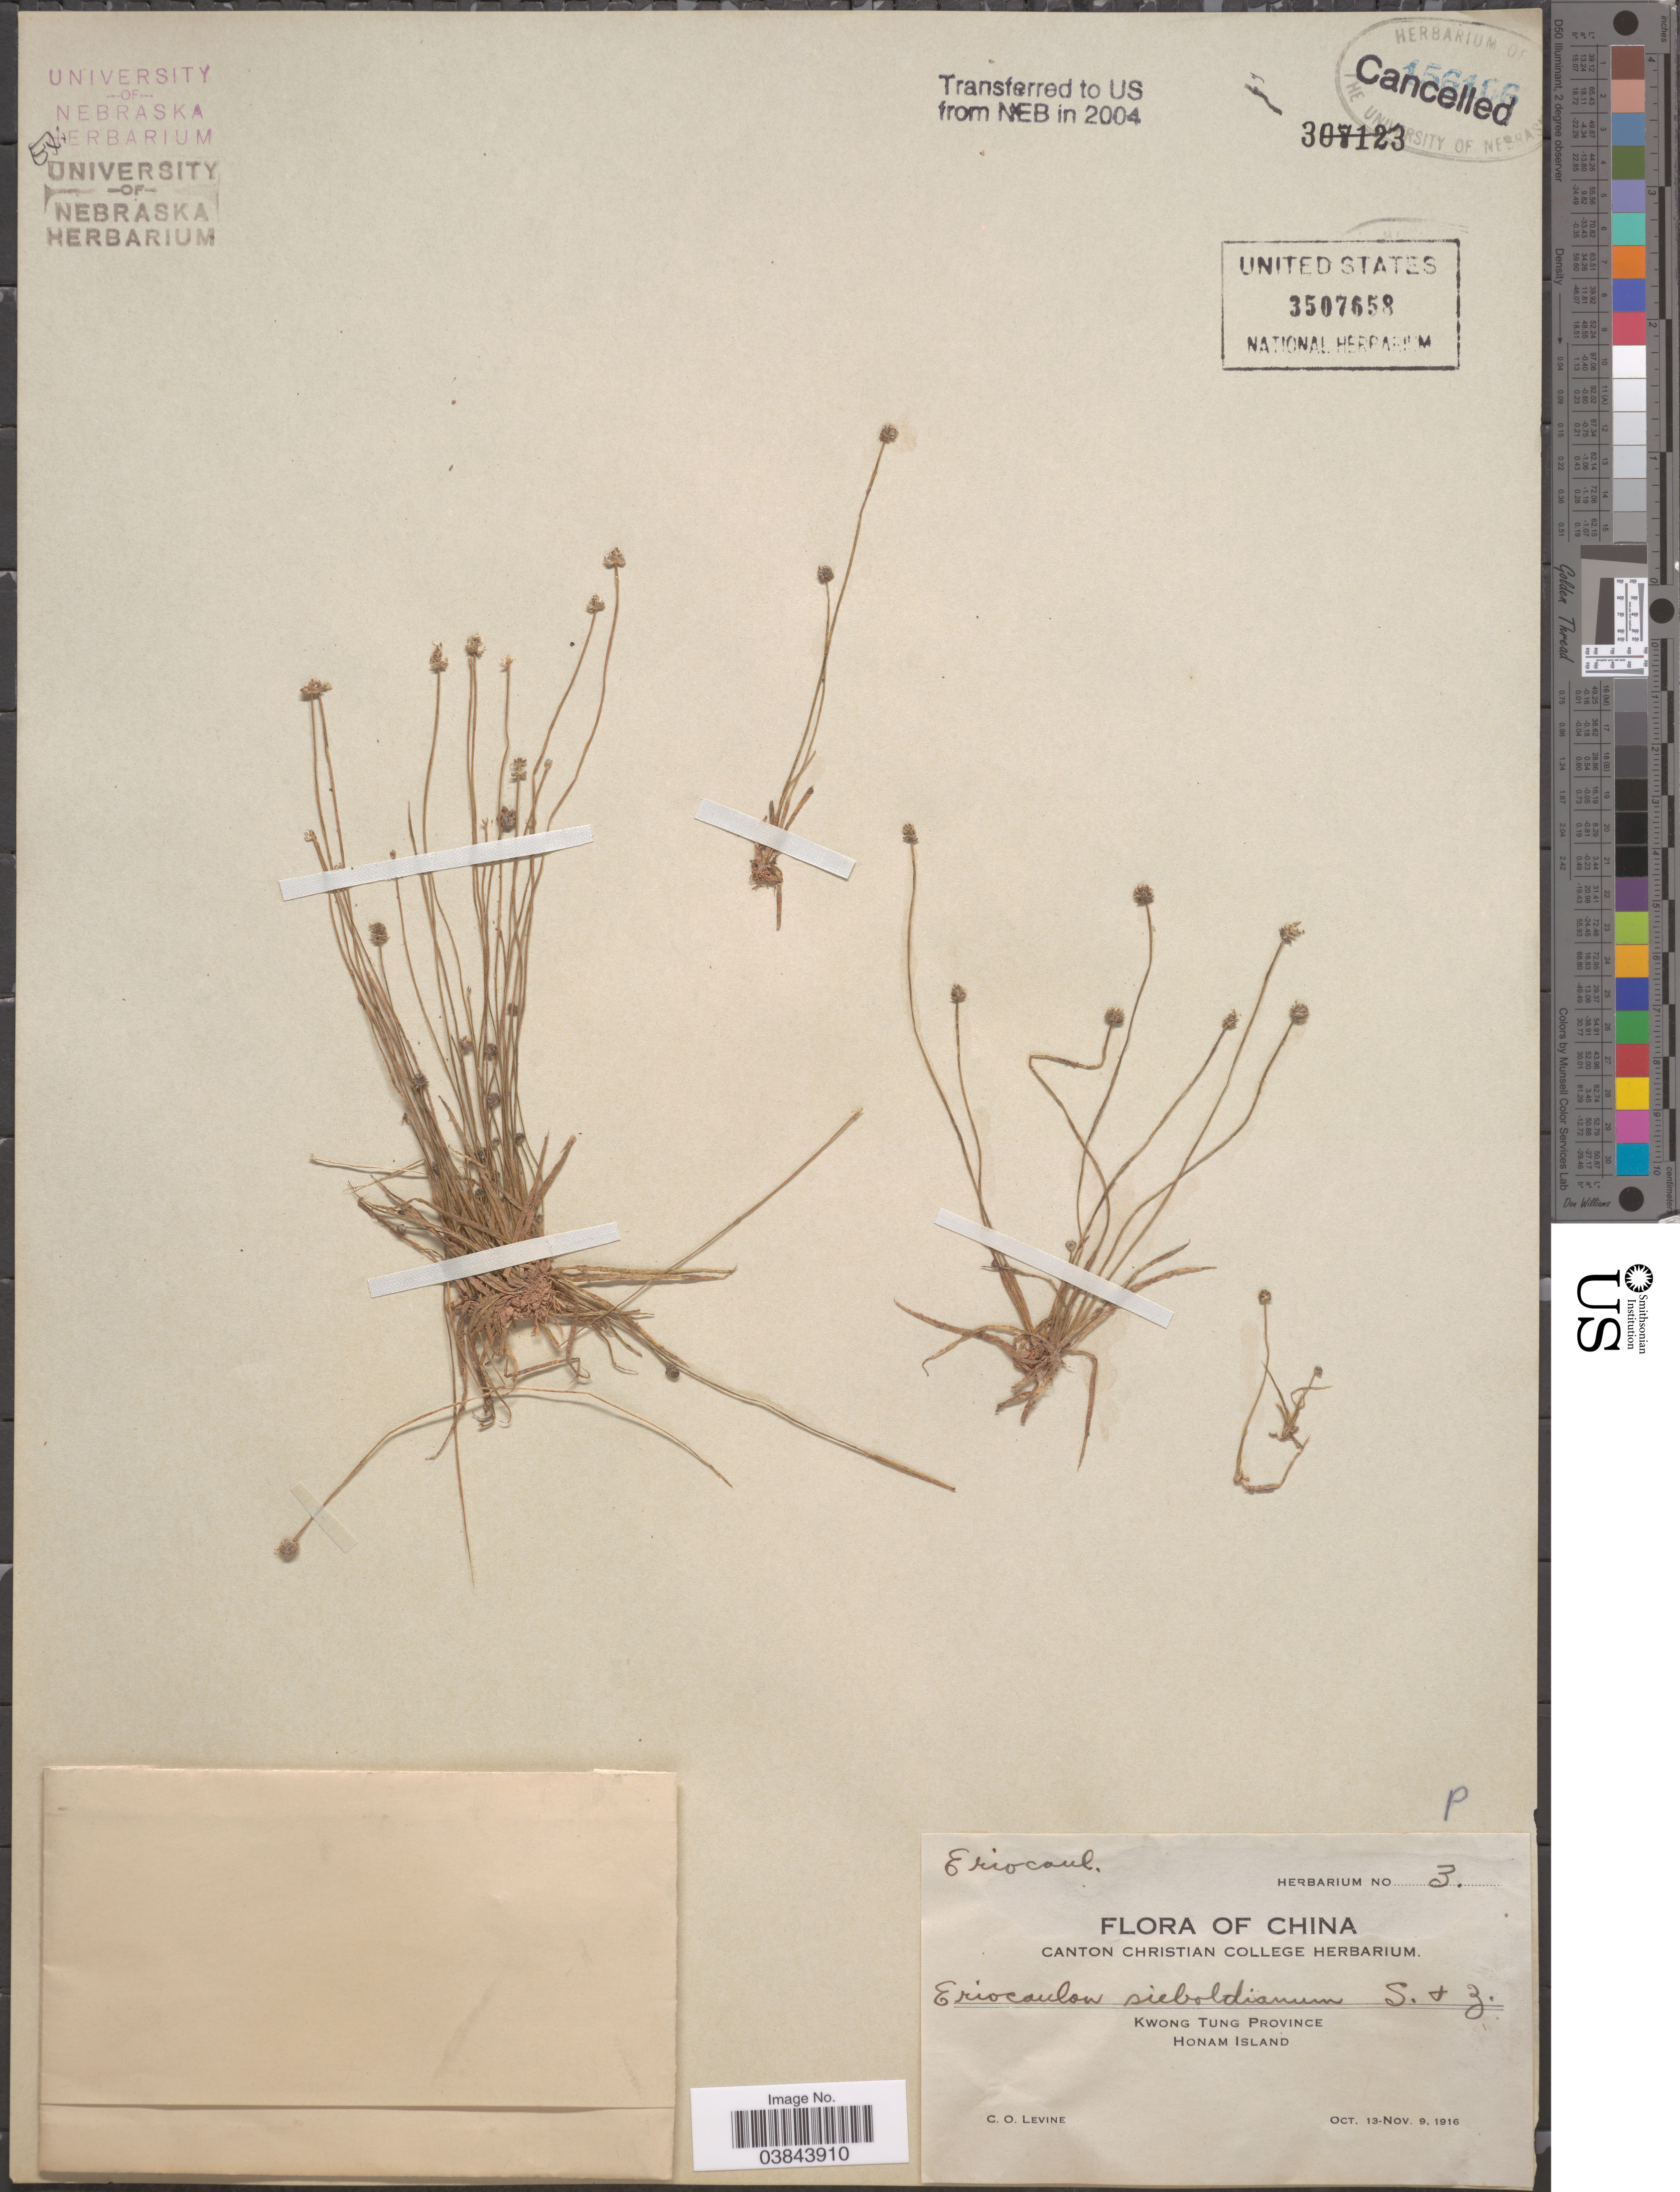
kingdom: Plantae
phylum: Tracheophyta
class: Liliopsida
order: Poales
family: Eriocaulaceae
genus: Eriocaulon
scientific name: Eriocaulon cinereum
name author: R. Br.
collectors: C. O. Levine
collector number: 3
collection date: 1916-10-13/1916-11-09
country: China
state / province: Guangdong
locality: Kwong Tung Province, Honam Island.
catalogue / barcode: US 3507658